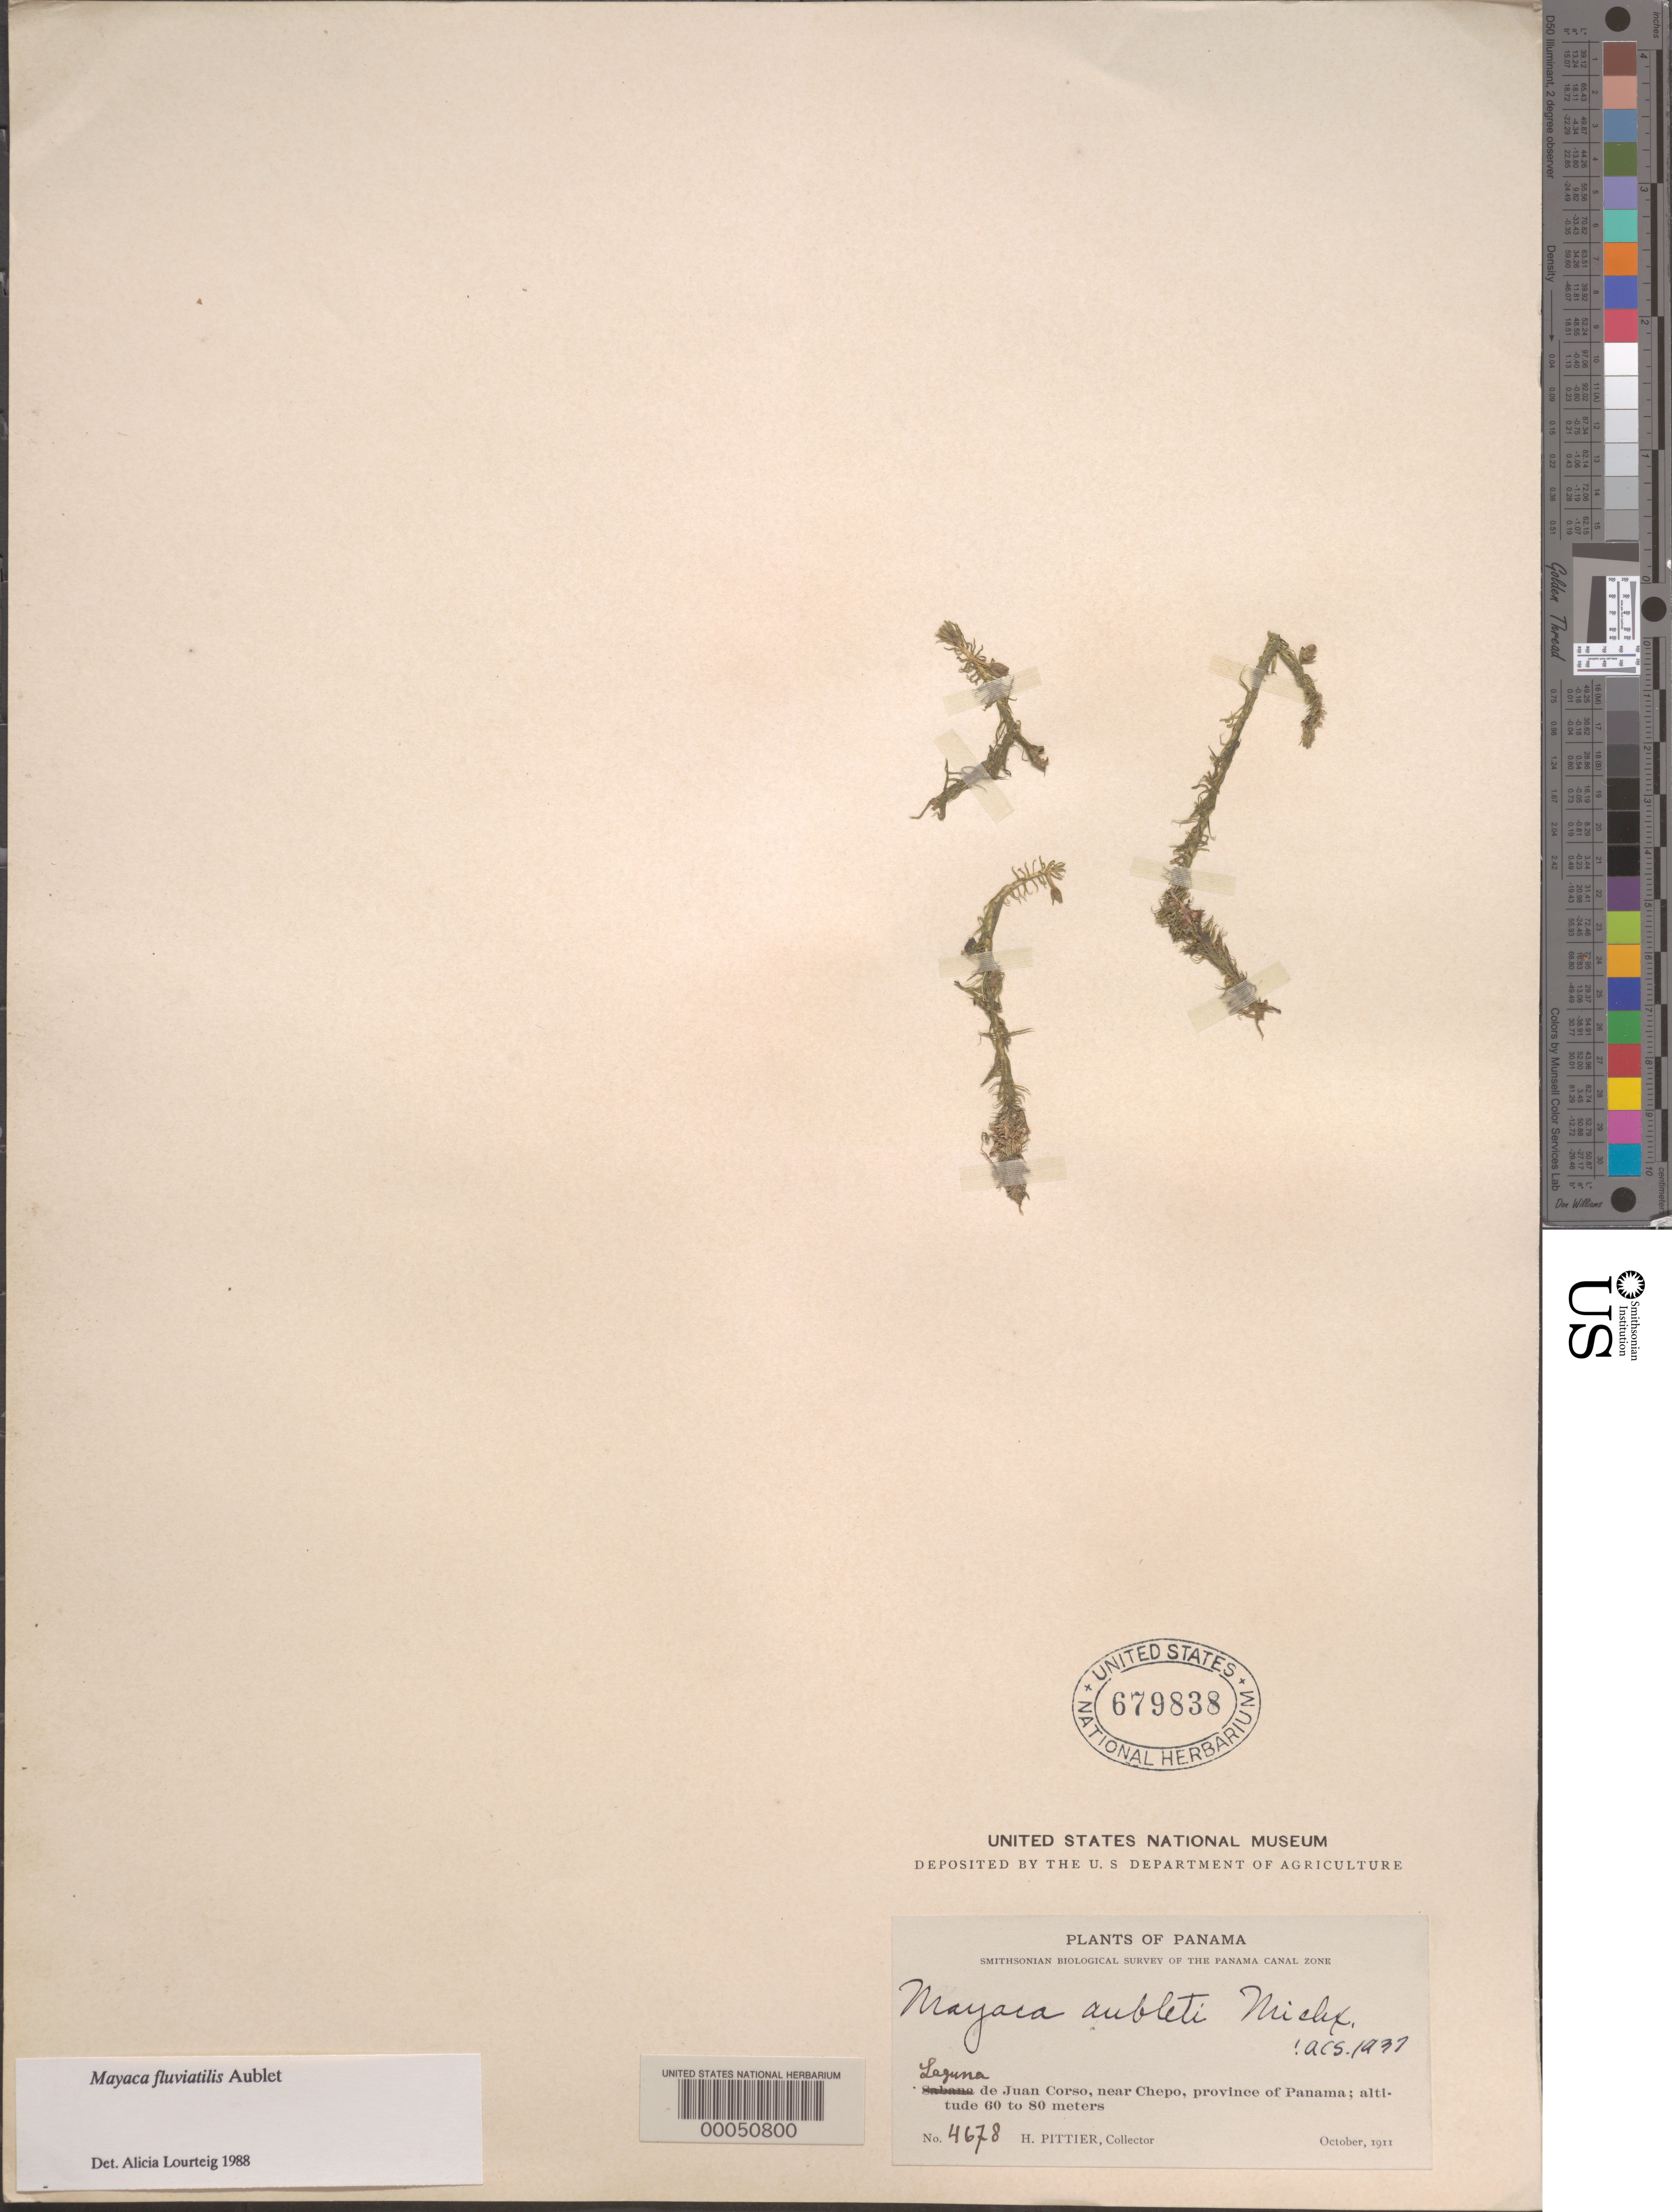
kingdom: Plantae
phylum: Tracheophyta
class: Liliopsida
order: Poales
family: Mayacaceae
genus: Mayaca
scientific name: Mayaca fluviatilis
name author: Aubl.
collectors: H. F. Pittier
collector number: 4678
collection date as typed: Oct 1911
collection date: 1911-10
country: Panama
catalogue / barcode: US 679838